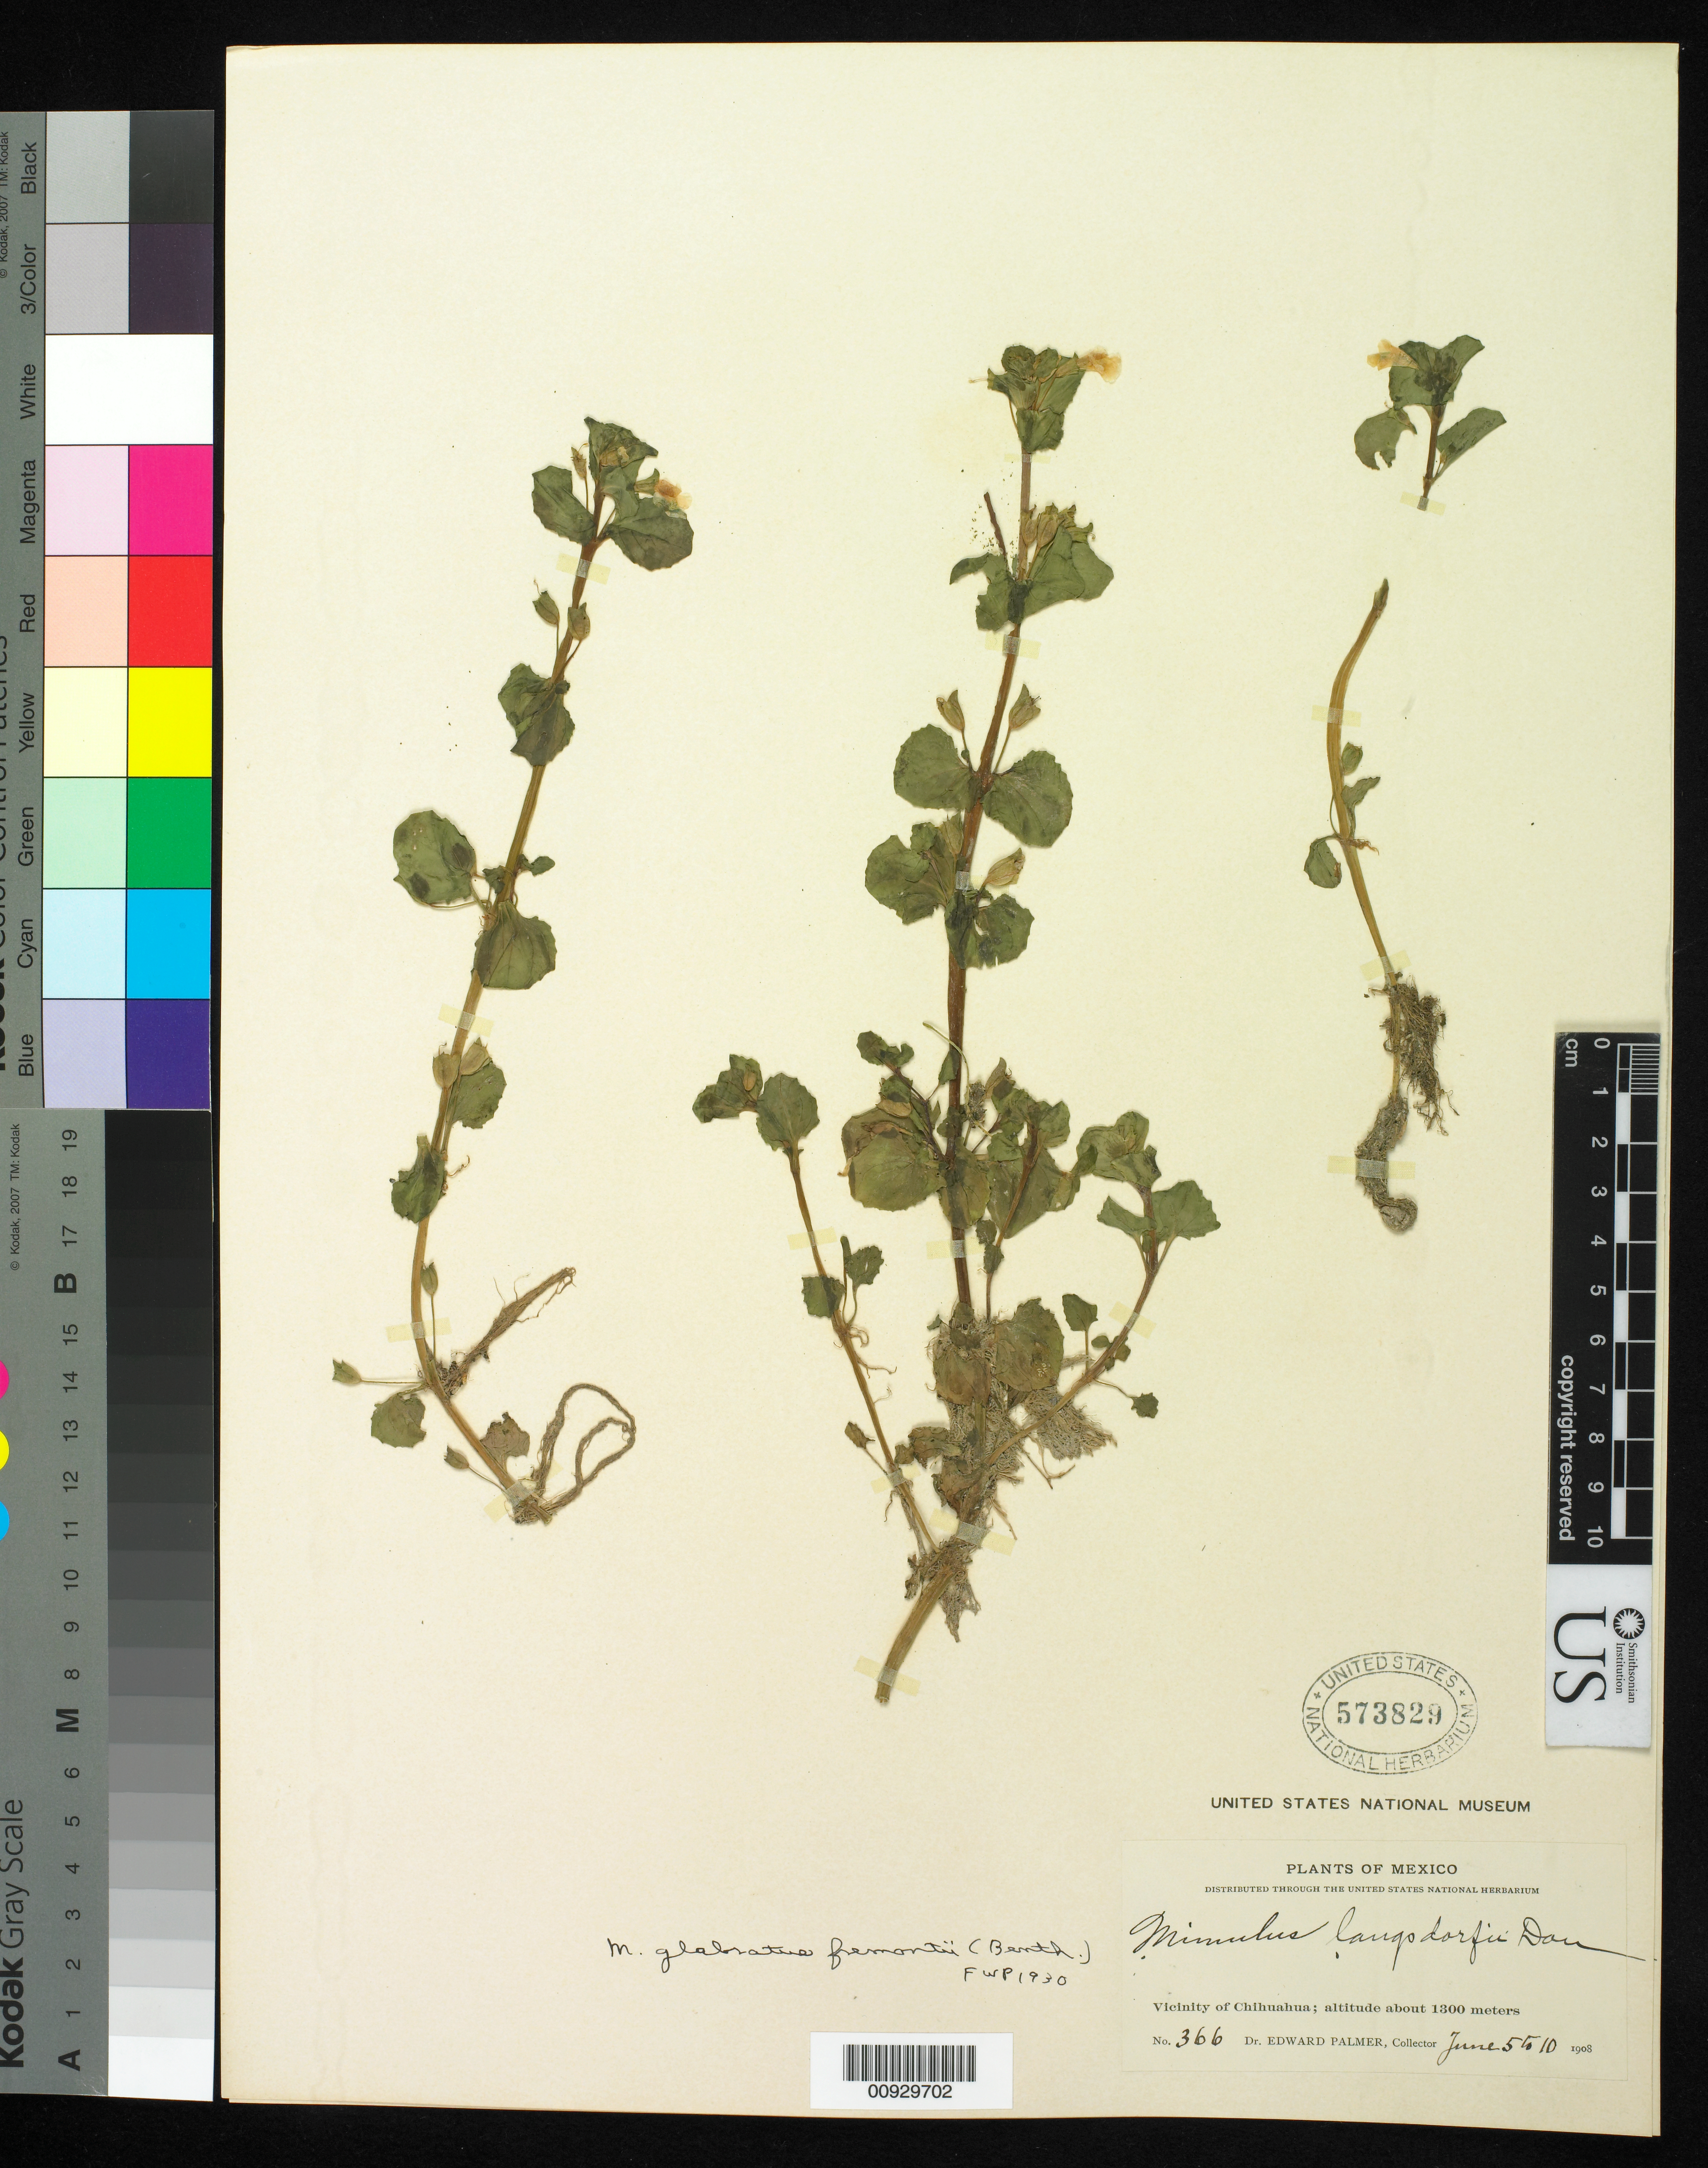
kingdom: Plantae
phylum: Tracheophyta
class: Magnoliopsida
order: Lamiales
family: Phrymaceae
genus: Mimulus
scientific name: Mimulus glabratus var. fremontii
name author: Kunth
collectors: E. Palmer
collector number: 366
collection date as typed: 05 Jun 1908 to 10 Jun 1908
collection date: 1908-06-05/1908-06-10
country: Mexico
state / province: Chihuahua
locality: Vicinity of Chihuahua.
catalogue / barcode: US 573829